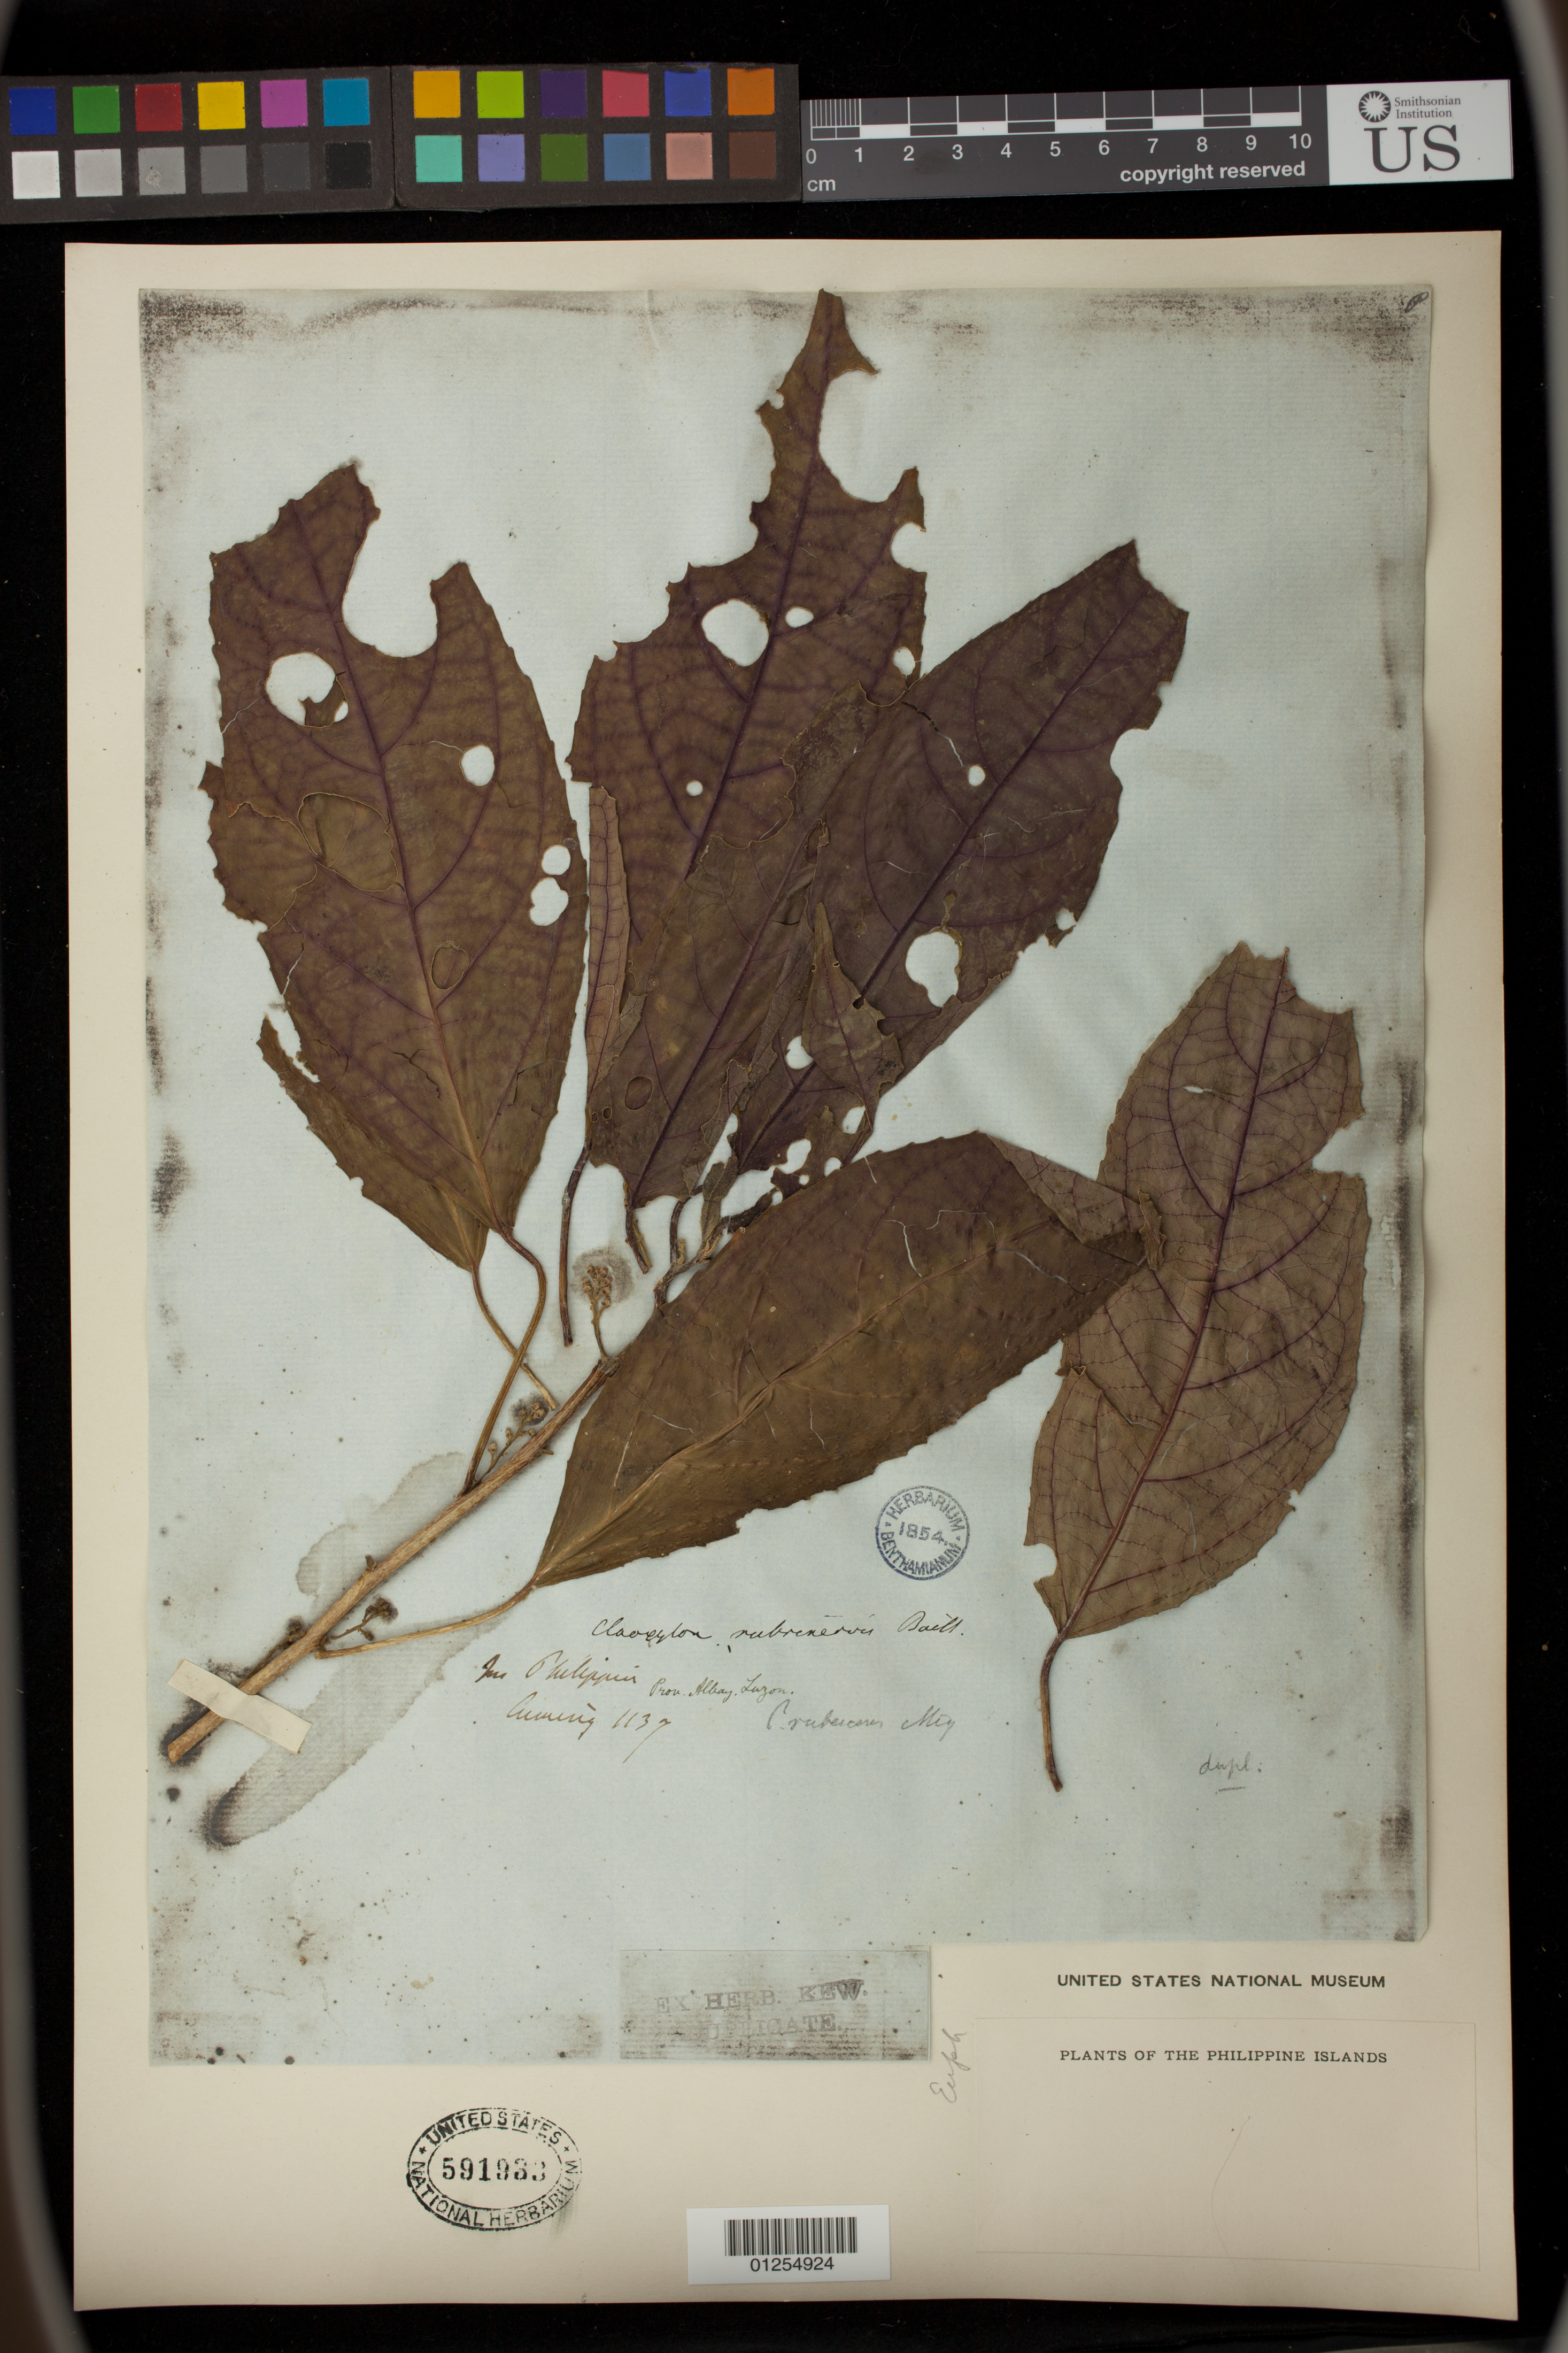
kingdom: Plantae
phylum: Tracheophyta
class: Magnoliopsida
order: Malpighiales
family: Euphorbiaceae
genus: Claoxylon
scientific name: Claoxylon brachyandrum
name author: Pax & K. Hoffm.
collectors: -. Cuming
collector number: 1137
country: Philippines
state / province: Bicol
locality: Prov. Albay Luzon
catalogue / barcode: US 591933